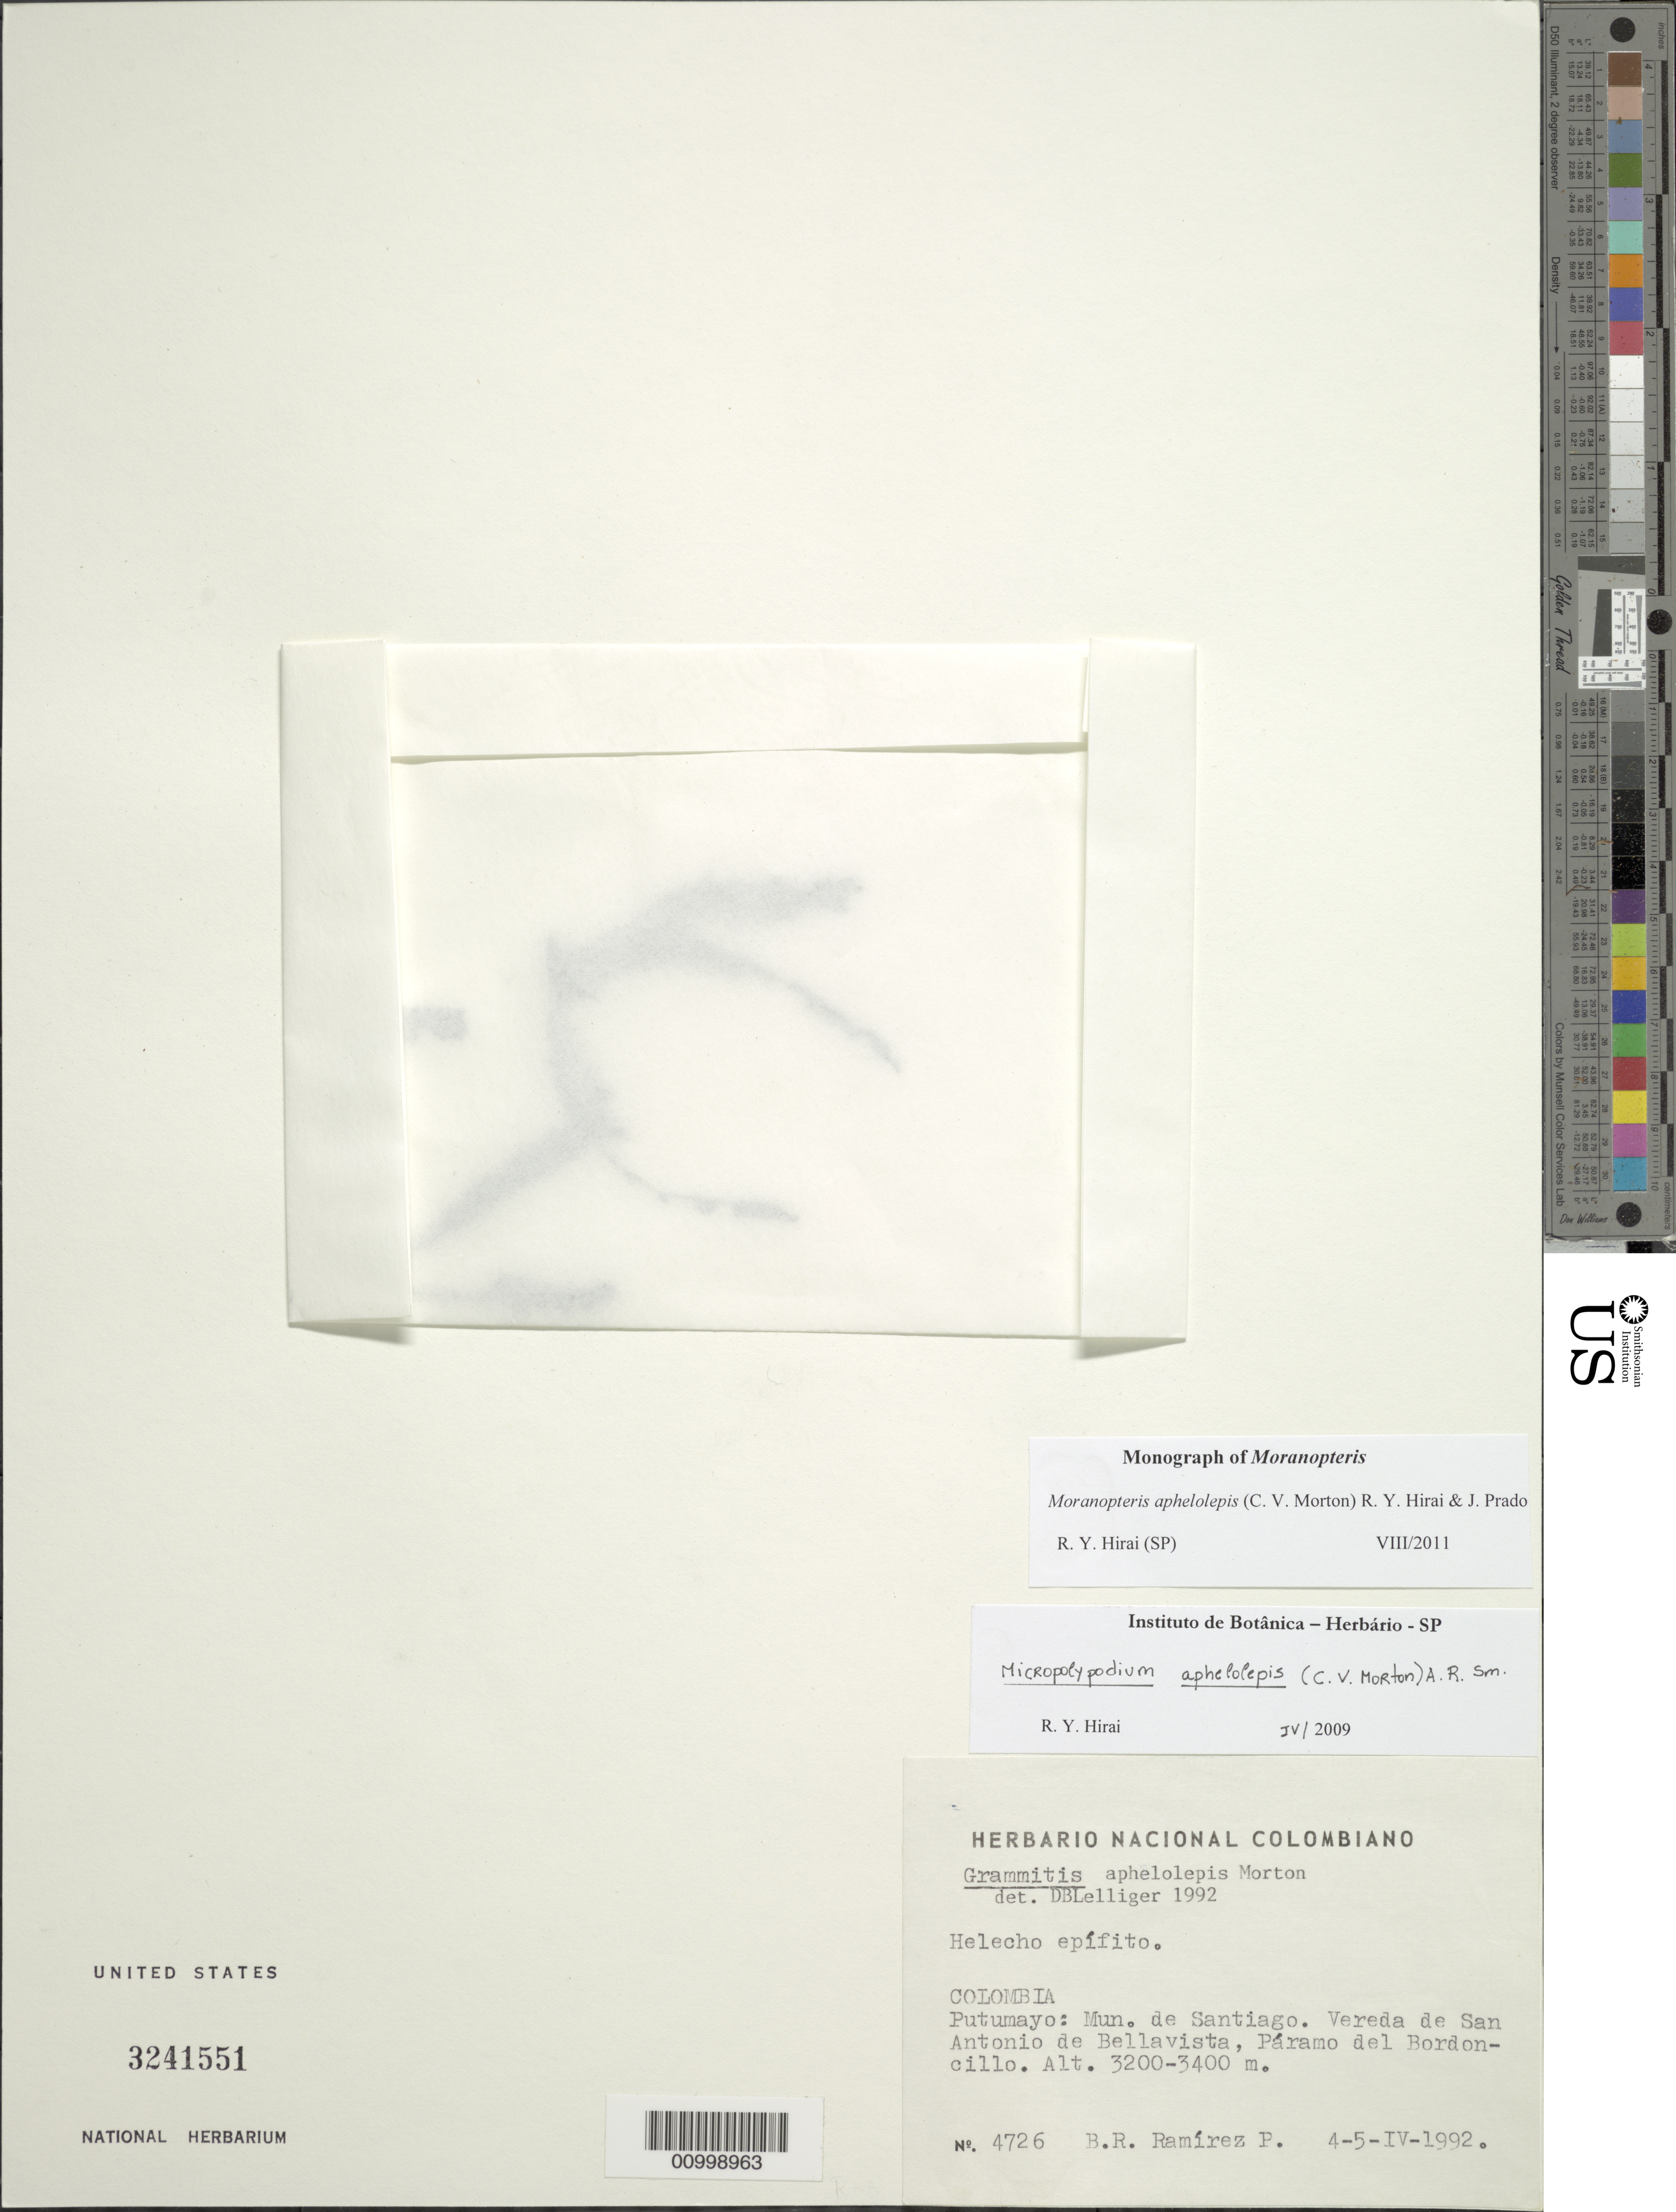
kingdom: Plantae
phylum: Tracheophyta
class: Polypodiopsida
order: Polypodiales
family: Polypodiaceae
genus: Moranopteris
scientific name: Moranopteris aphelolepis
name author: (C.V. Morton) R. Y. Hirai & J. Prado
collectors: B. R. Ramirez P.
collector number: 4726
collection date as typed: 4-5 April 1992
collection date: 1992-04-04/1992-04-05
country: Colombia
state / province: Putumayo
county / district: Mun. de Santiago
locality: Vereda de San Antonio de Ballavista, Paramo del Bordoncillo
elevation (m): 3200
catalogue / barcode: US 3241551